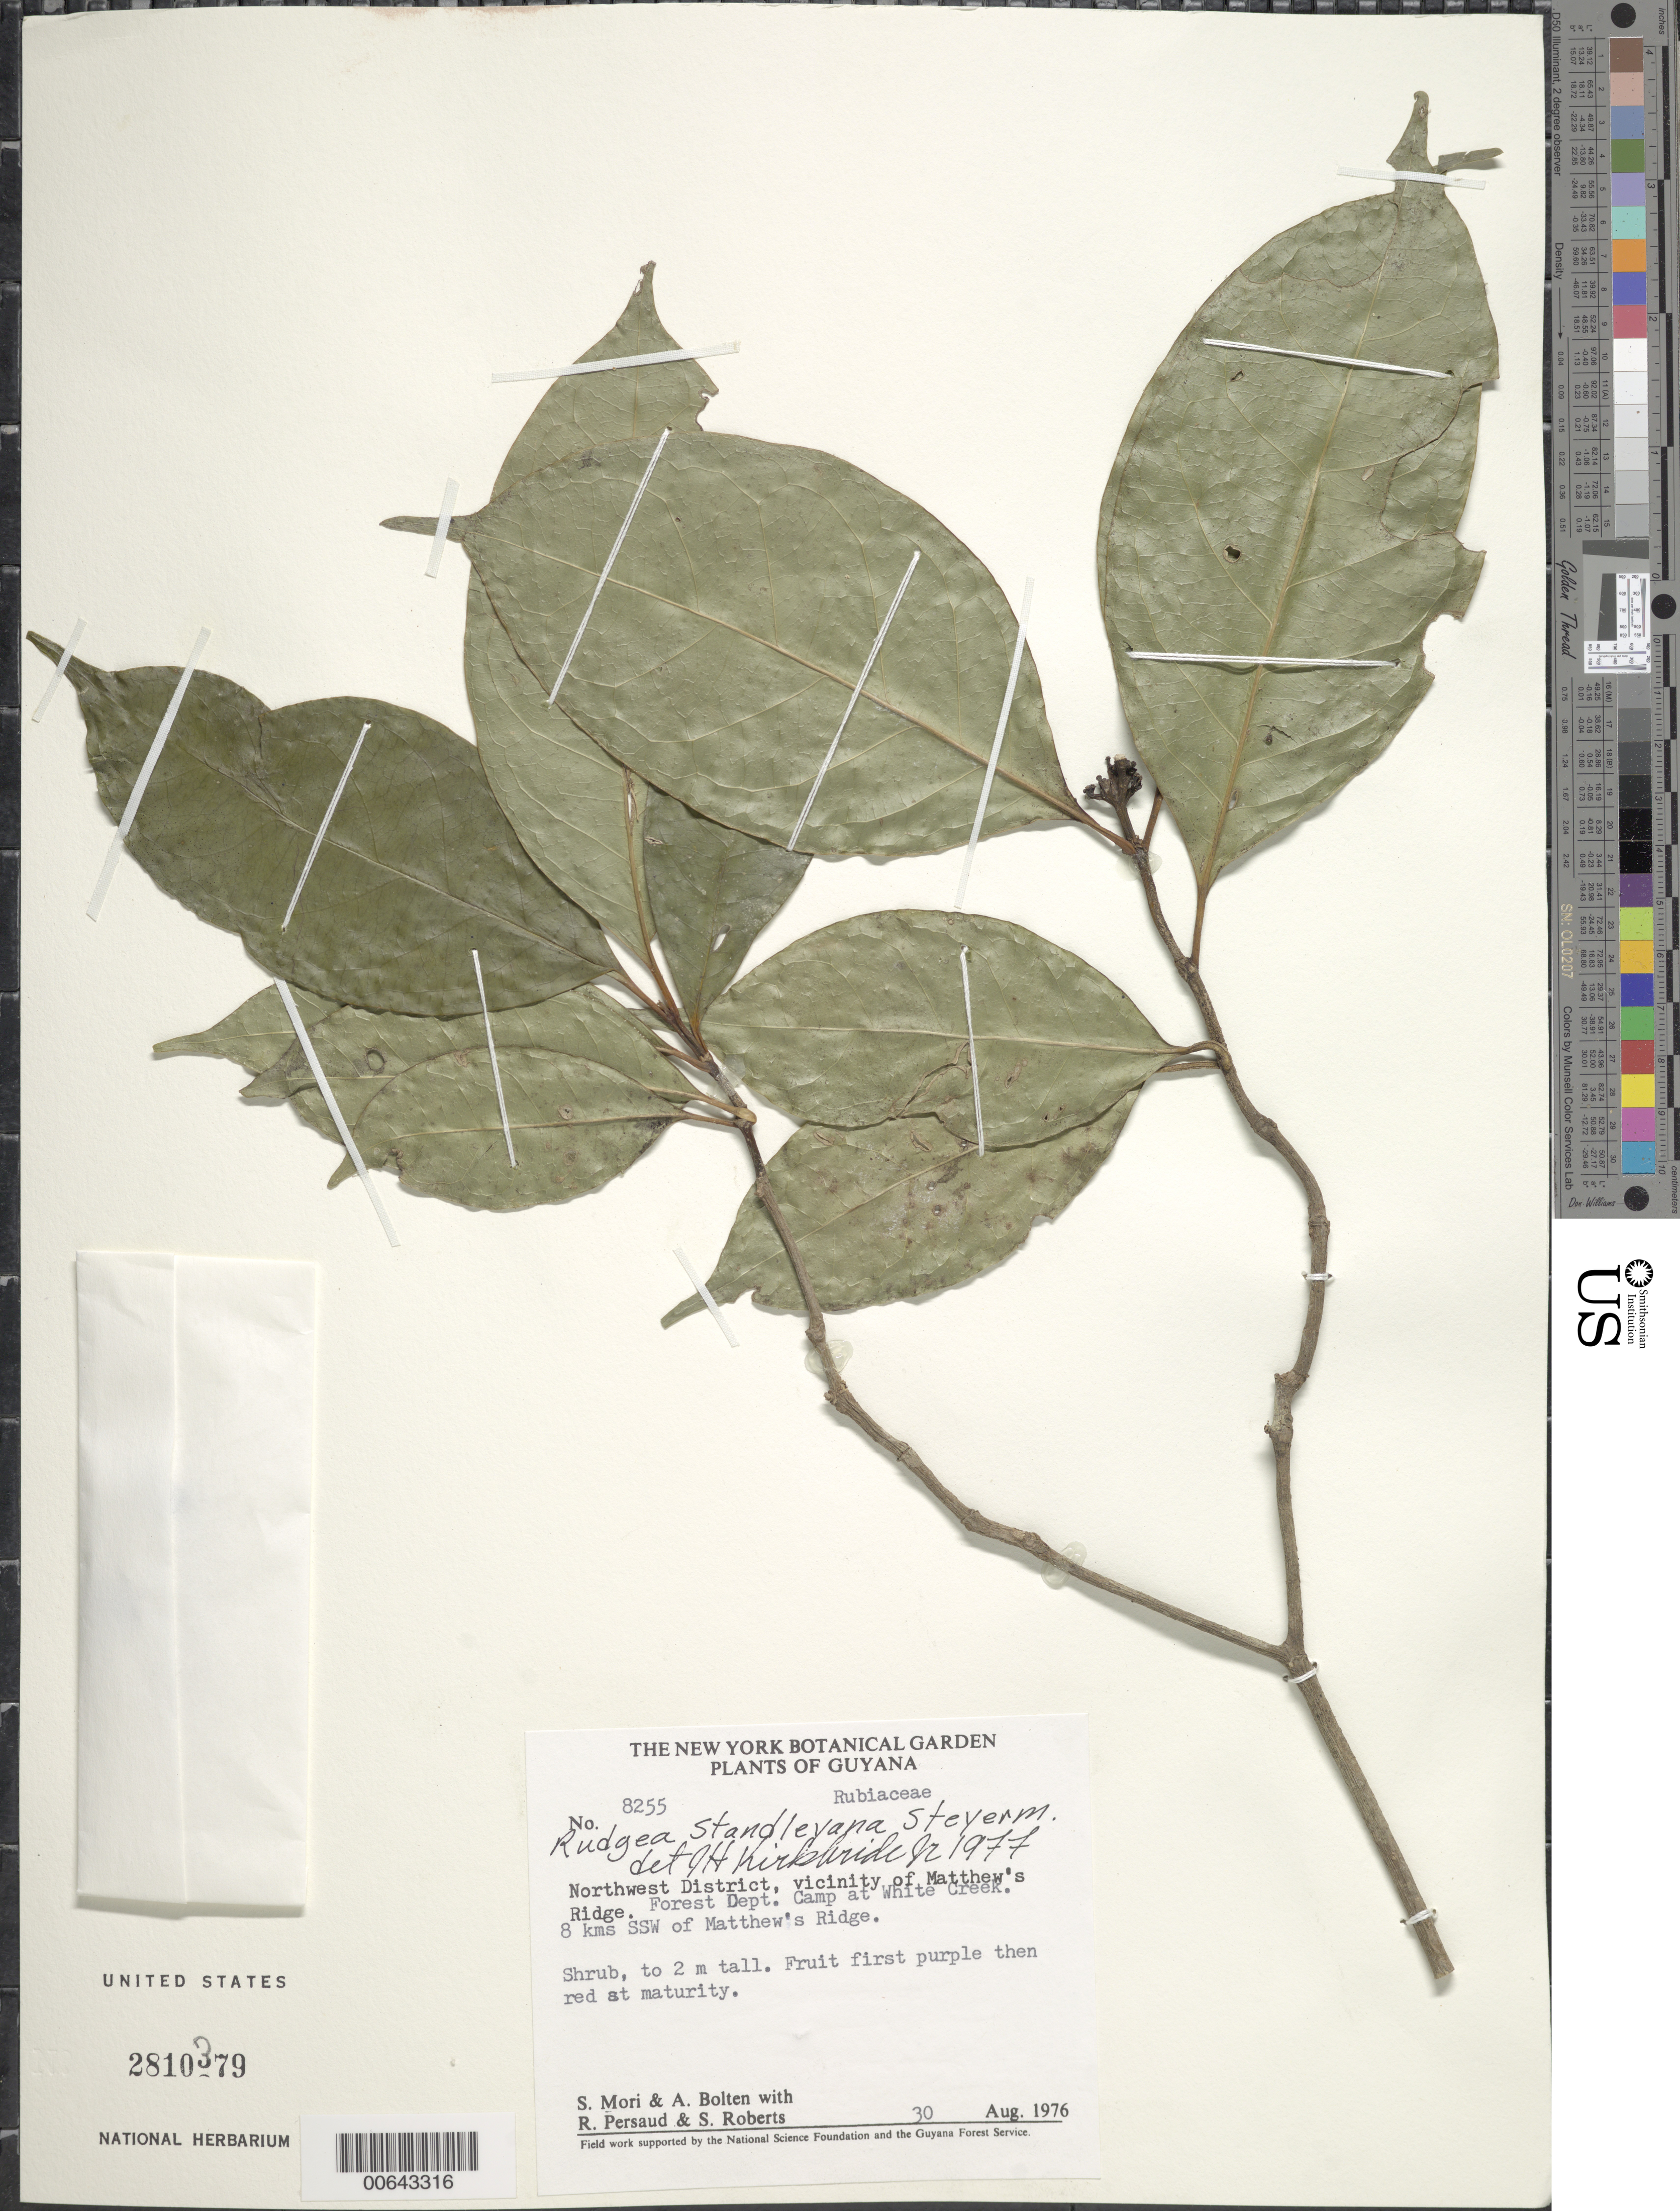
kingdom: Plantae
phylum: Tracheophyta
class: Magnoliopsida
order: Gentianales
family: Rubiaceae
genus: Rudgea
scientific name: Rudgea standleyana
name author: Steyerm.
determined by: Kirkbride, J. H.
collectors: S. Mori, A. Bolten, R. Persaud, R. Boyan, S. Roberts, R. Jugernauth & S. Dwarka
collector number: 8255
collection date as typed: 30-Aug-76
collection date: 1976-08-30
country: Guyana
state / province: Barima-Waini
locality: Matthew's Ridge, Forest Dept. camp at White Creek, 8 km SSW of Matthew's Ridge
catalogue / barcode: US 2810379